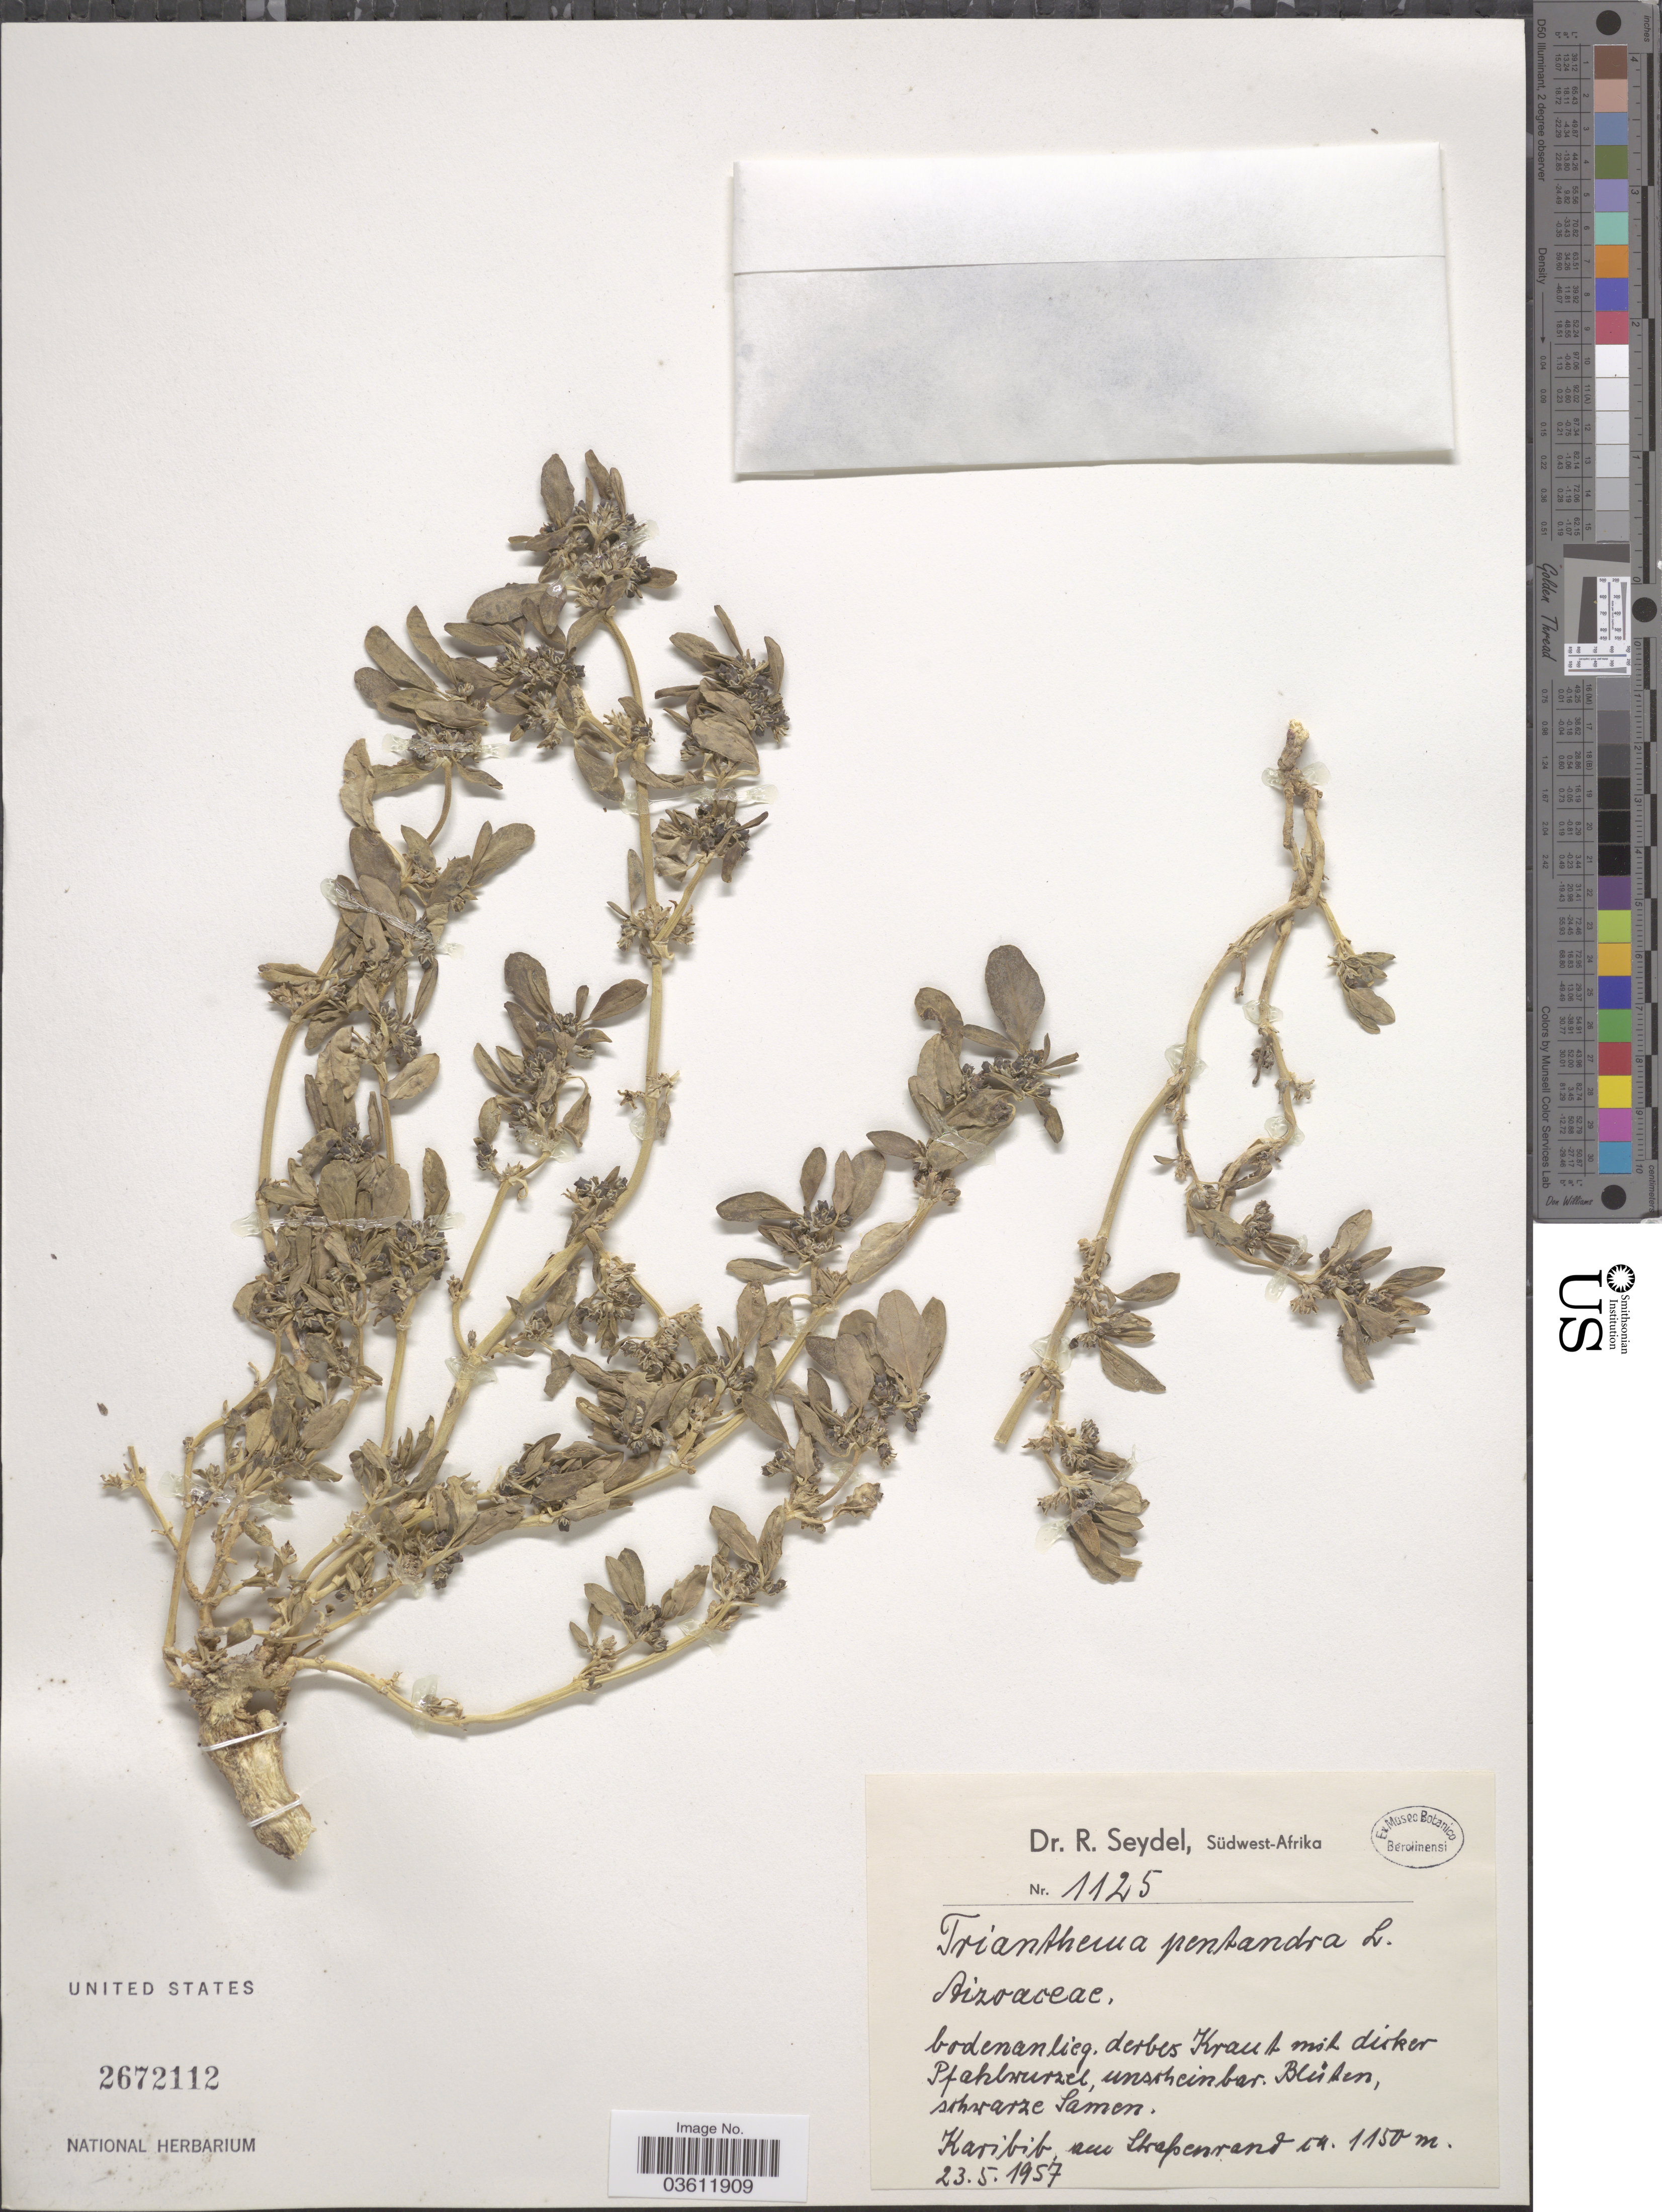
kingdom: Plantae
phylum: Tracheophyta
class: Magnoliopsida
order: Caryophyllales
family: Aizoaceae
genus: Zaleya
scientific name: Zaleya pentandra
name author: (L.) C. Jeffrey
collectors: R. Seydel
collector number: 1125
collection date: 1957-05-23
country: Namibia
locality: Südwest-Afrika. Karibib aus Strassenrand.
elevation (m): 1150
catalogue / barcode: US 2672112